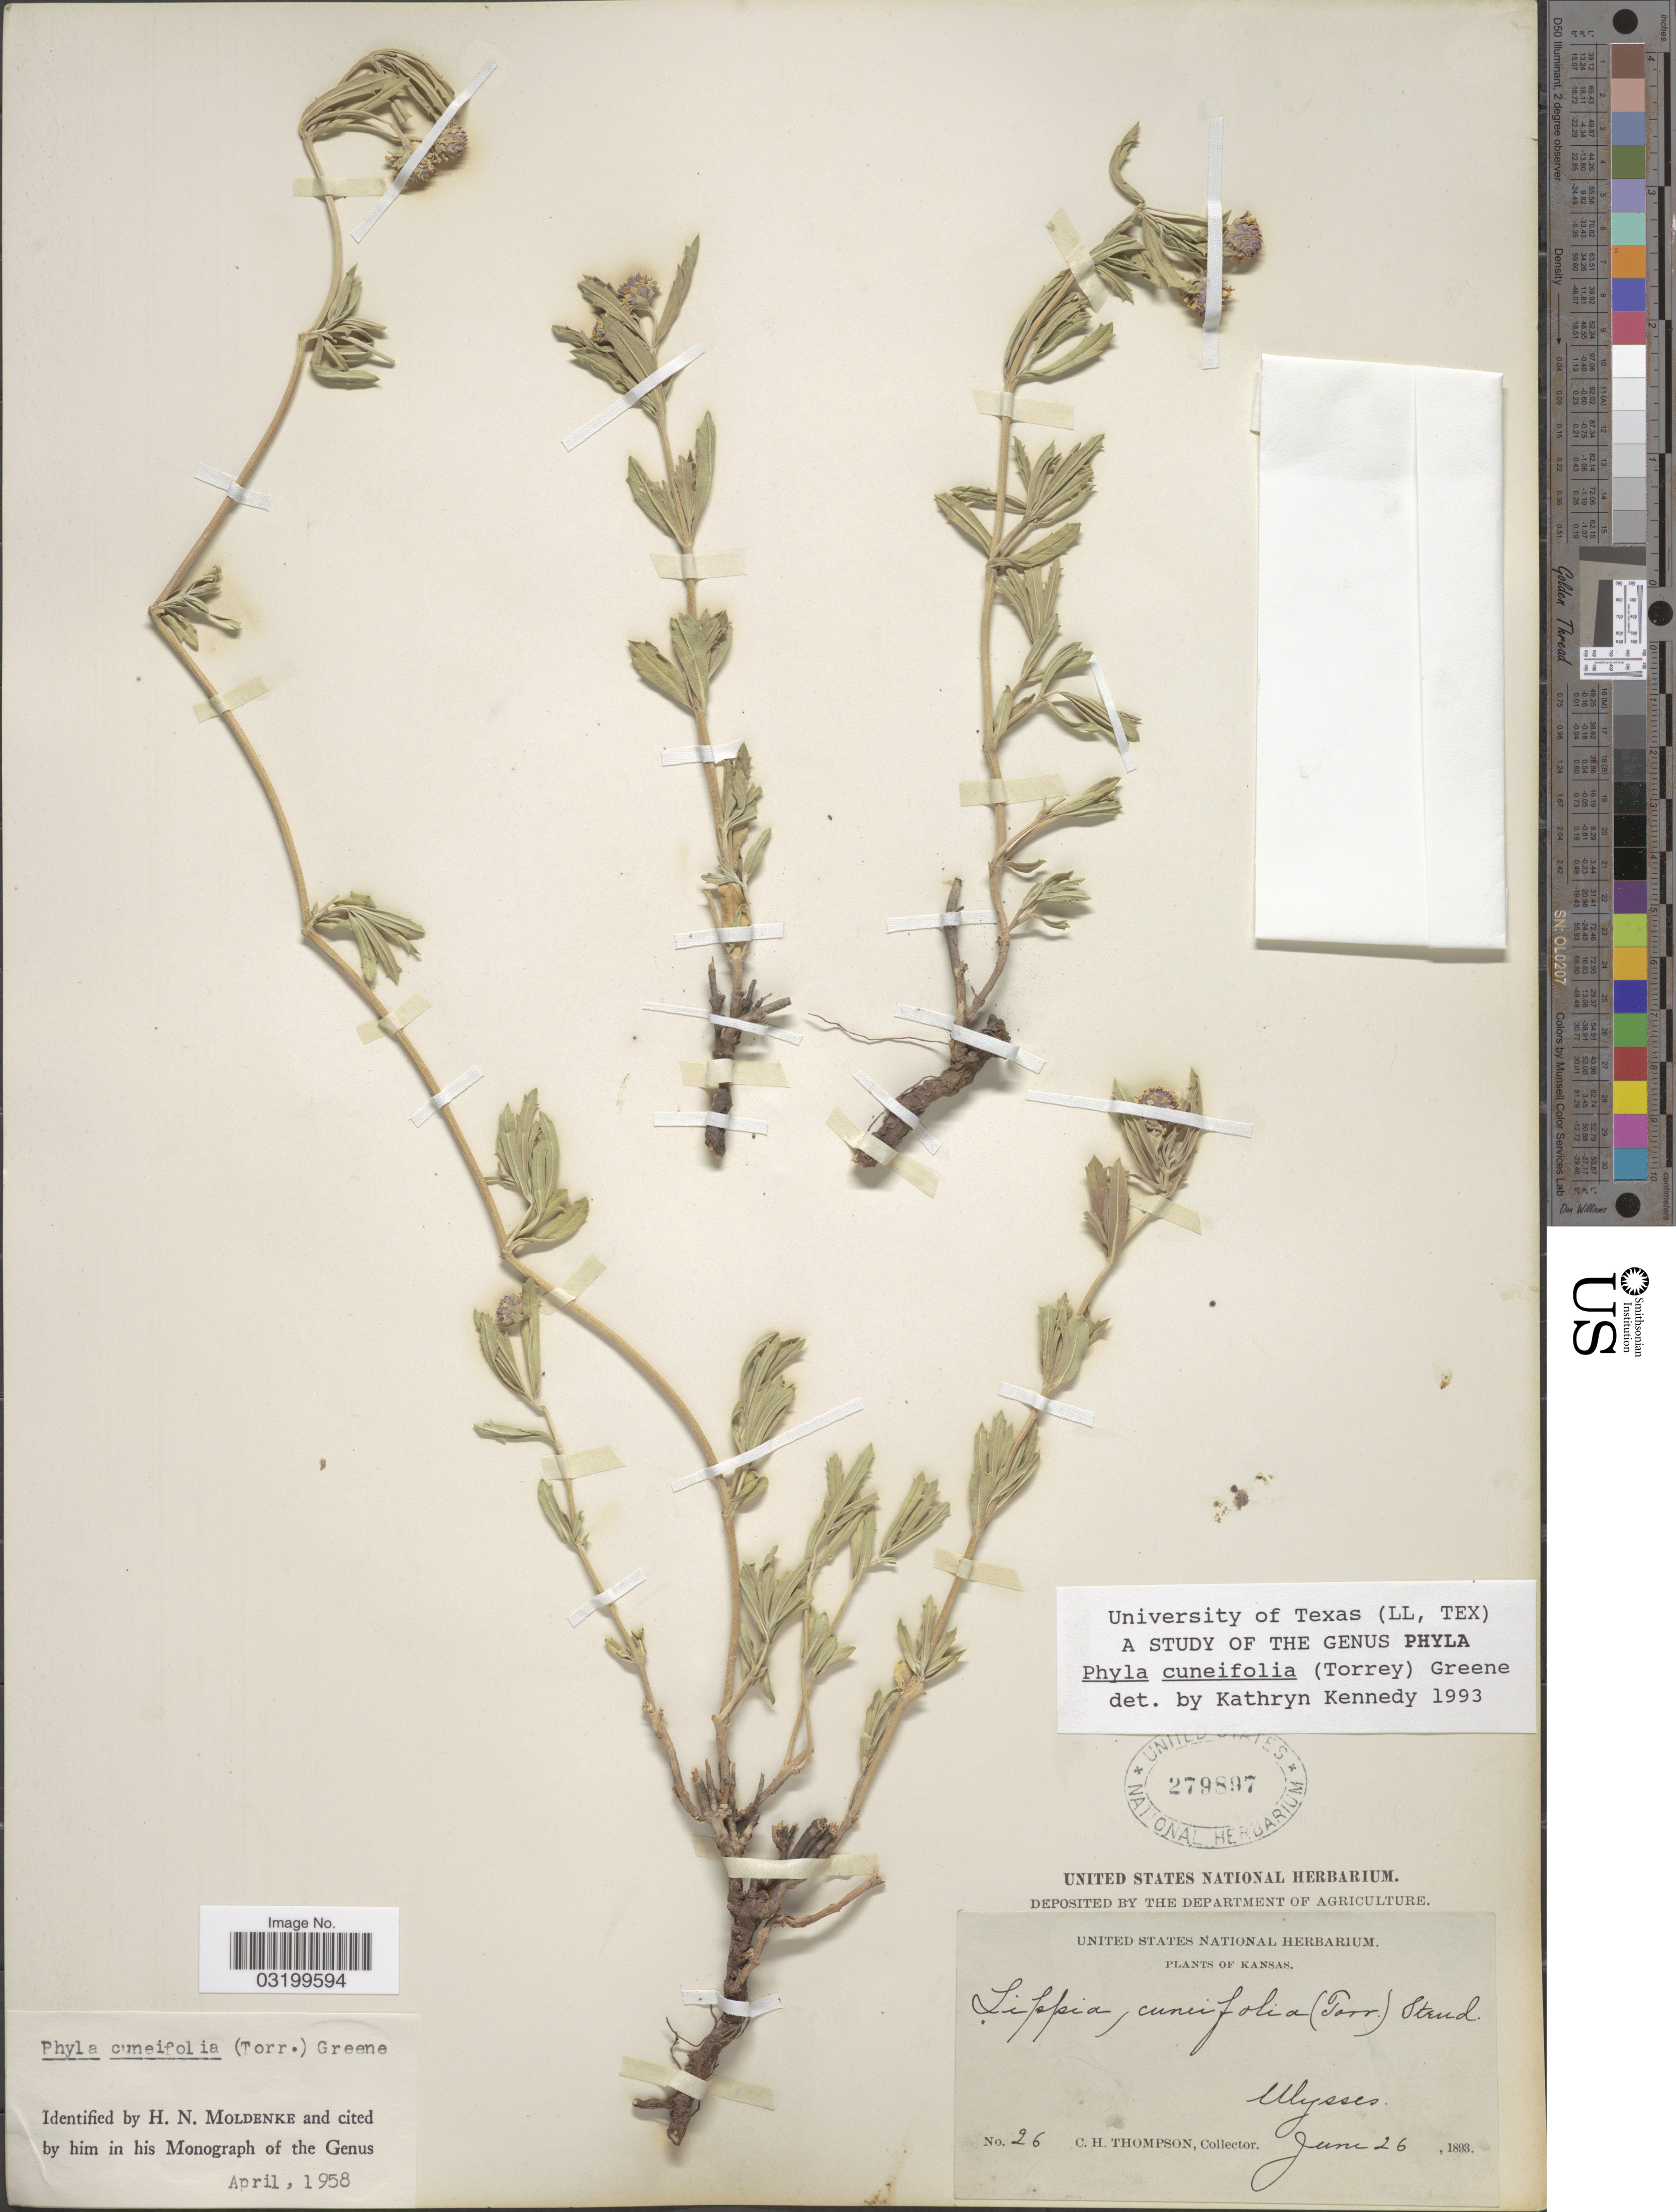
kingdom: Plantae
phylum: Tracheophyta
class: Magnoliopsida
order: Lamiales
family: Verbenaceae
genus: Phyla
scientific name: Phyla cuneifolia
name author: (Torr.) Greene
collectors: C. H. Thompson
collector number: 26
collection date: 1893-06-26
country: United States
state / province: Kansas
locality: Ulysses.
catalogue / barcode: US 279897